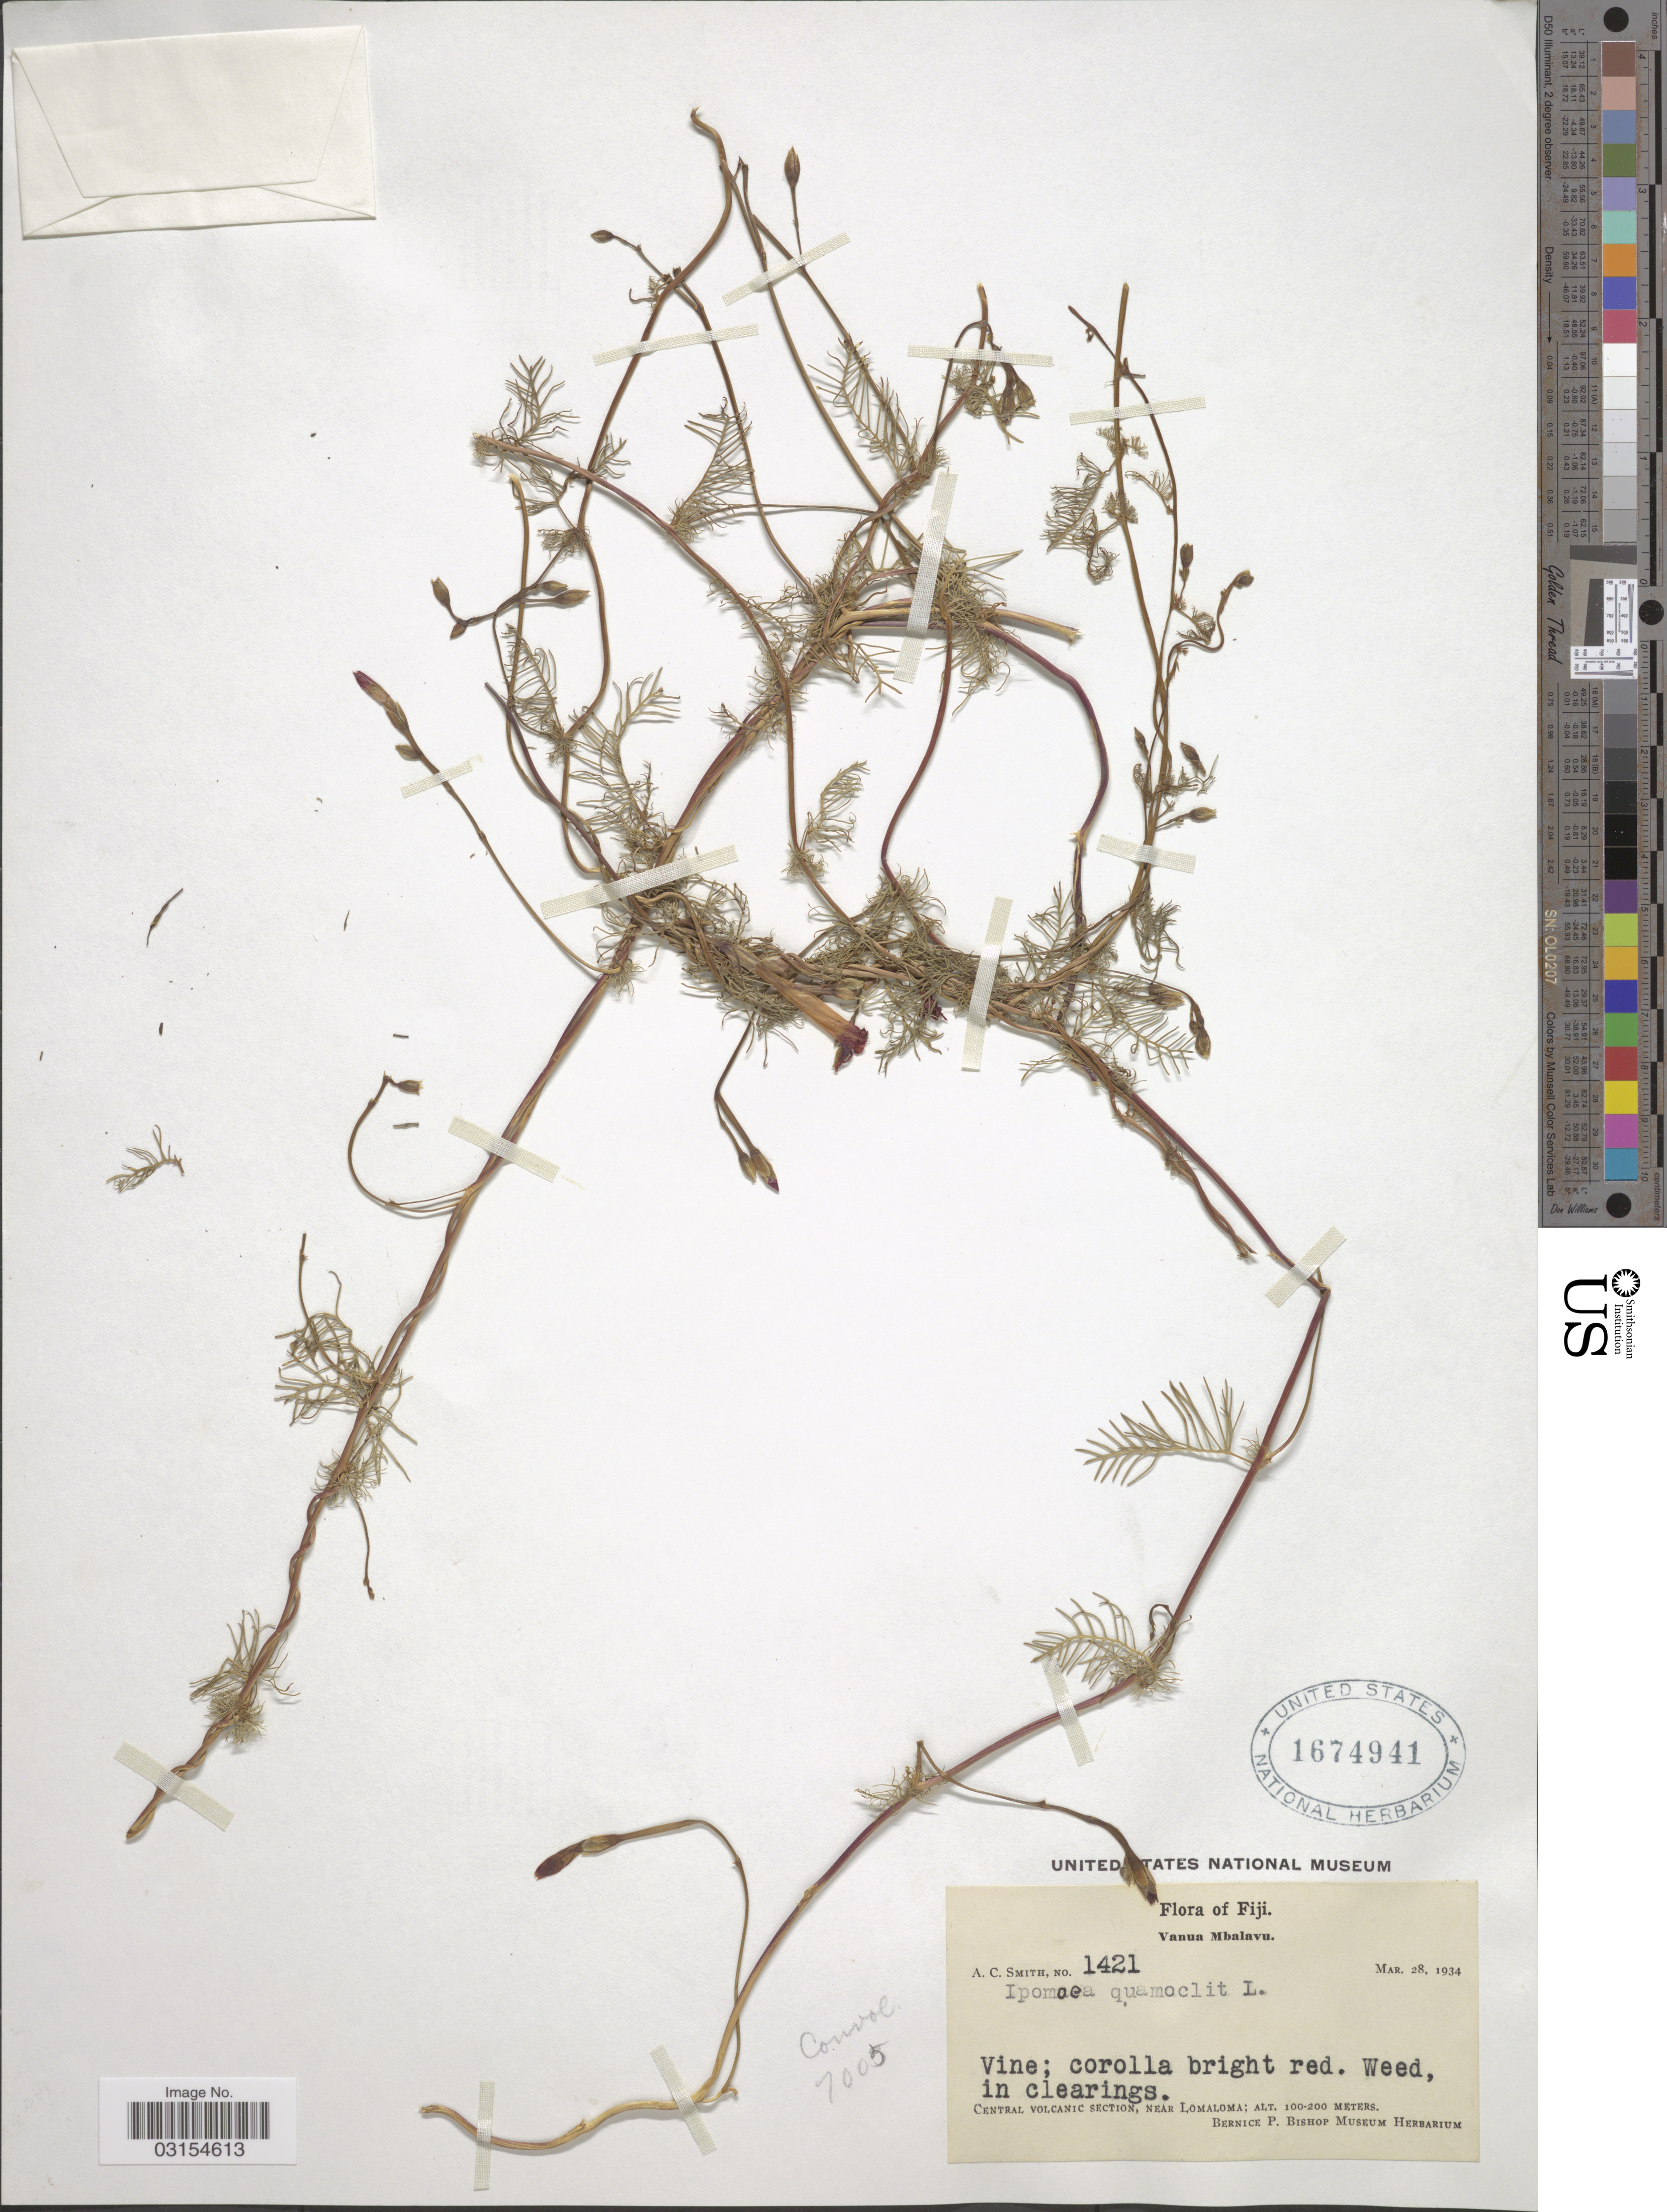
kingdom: Plantae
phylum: Tracheophyta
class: Magnoliopsida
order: Solanales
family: Convolvulaceae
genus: Ipomoea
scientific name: Ipomoea quamoclit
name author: L.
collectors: A. C. Smith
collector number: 1421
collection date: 1934-03-28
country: Fiji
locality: Vanua Mbalavu. Central Volcanic Section; near Lomaloma.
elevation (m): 100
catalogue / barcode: US 1674941